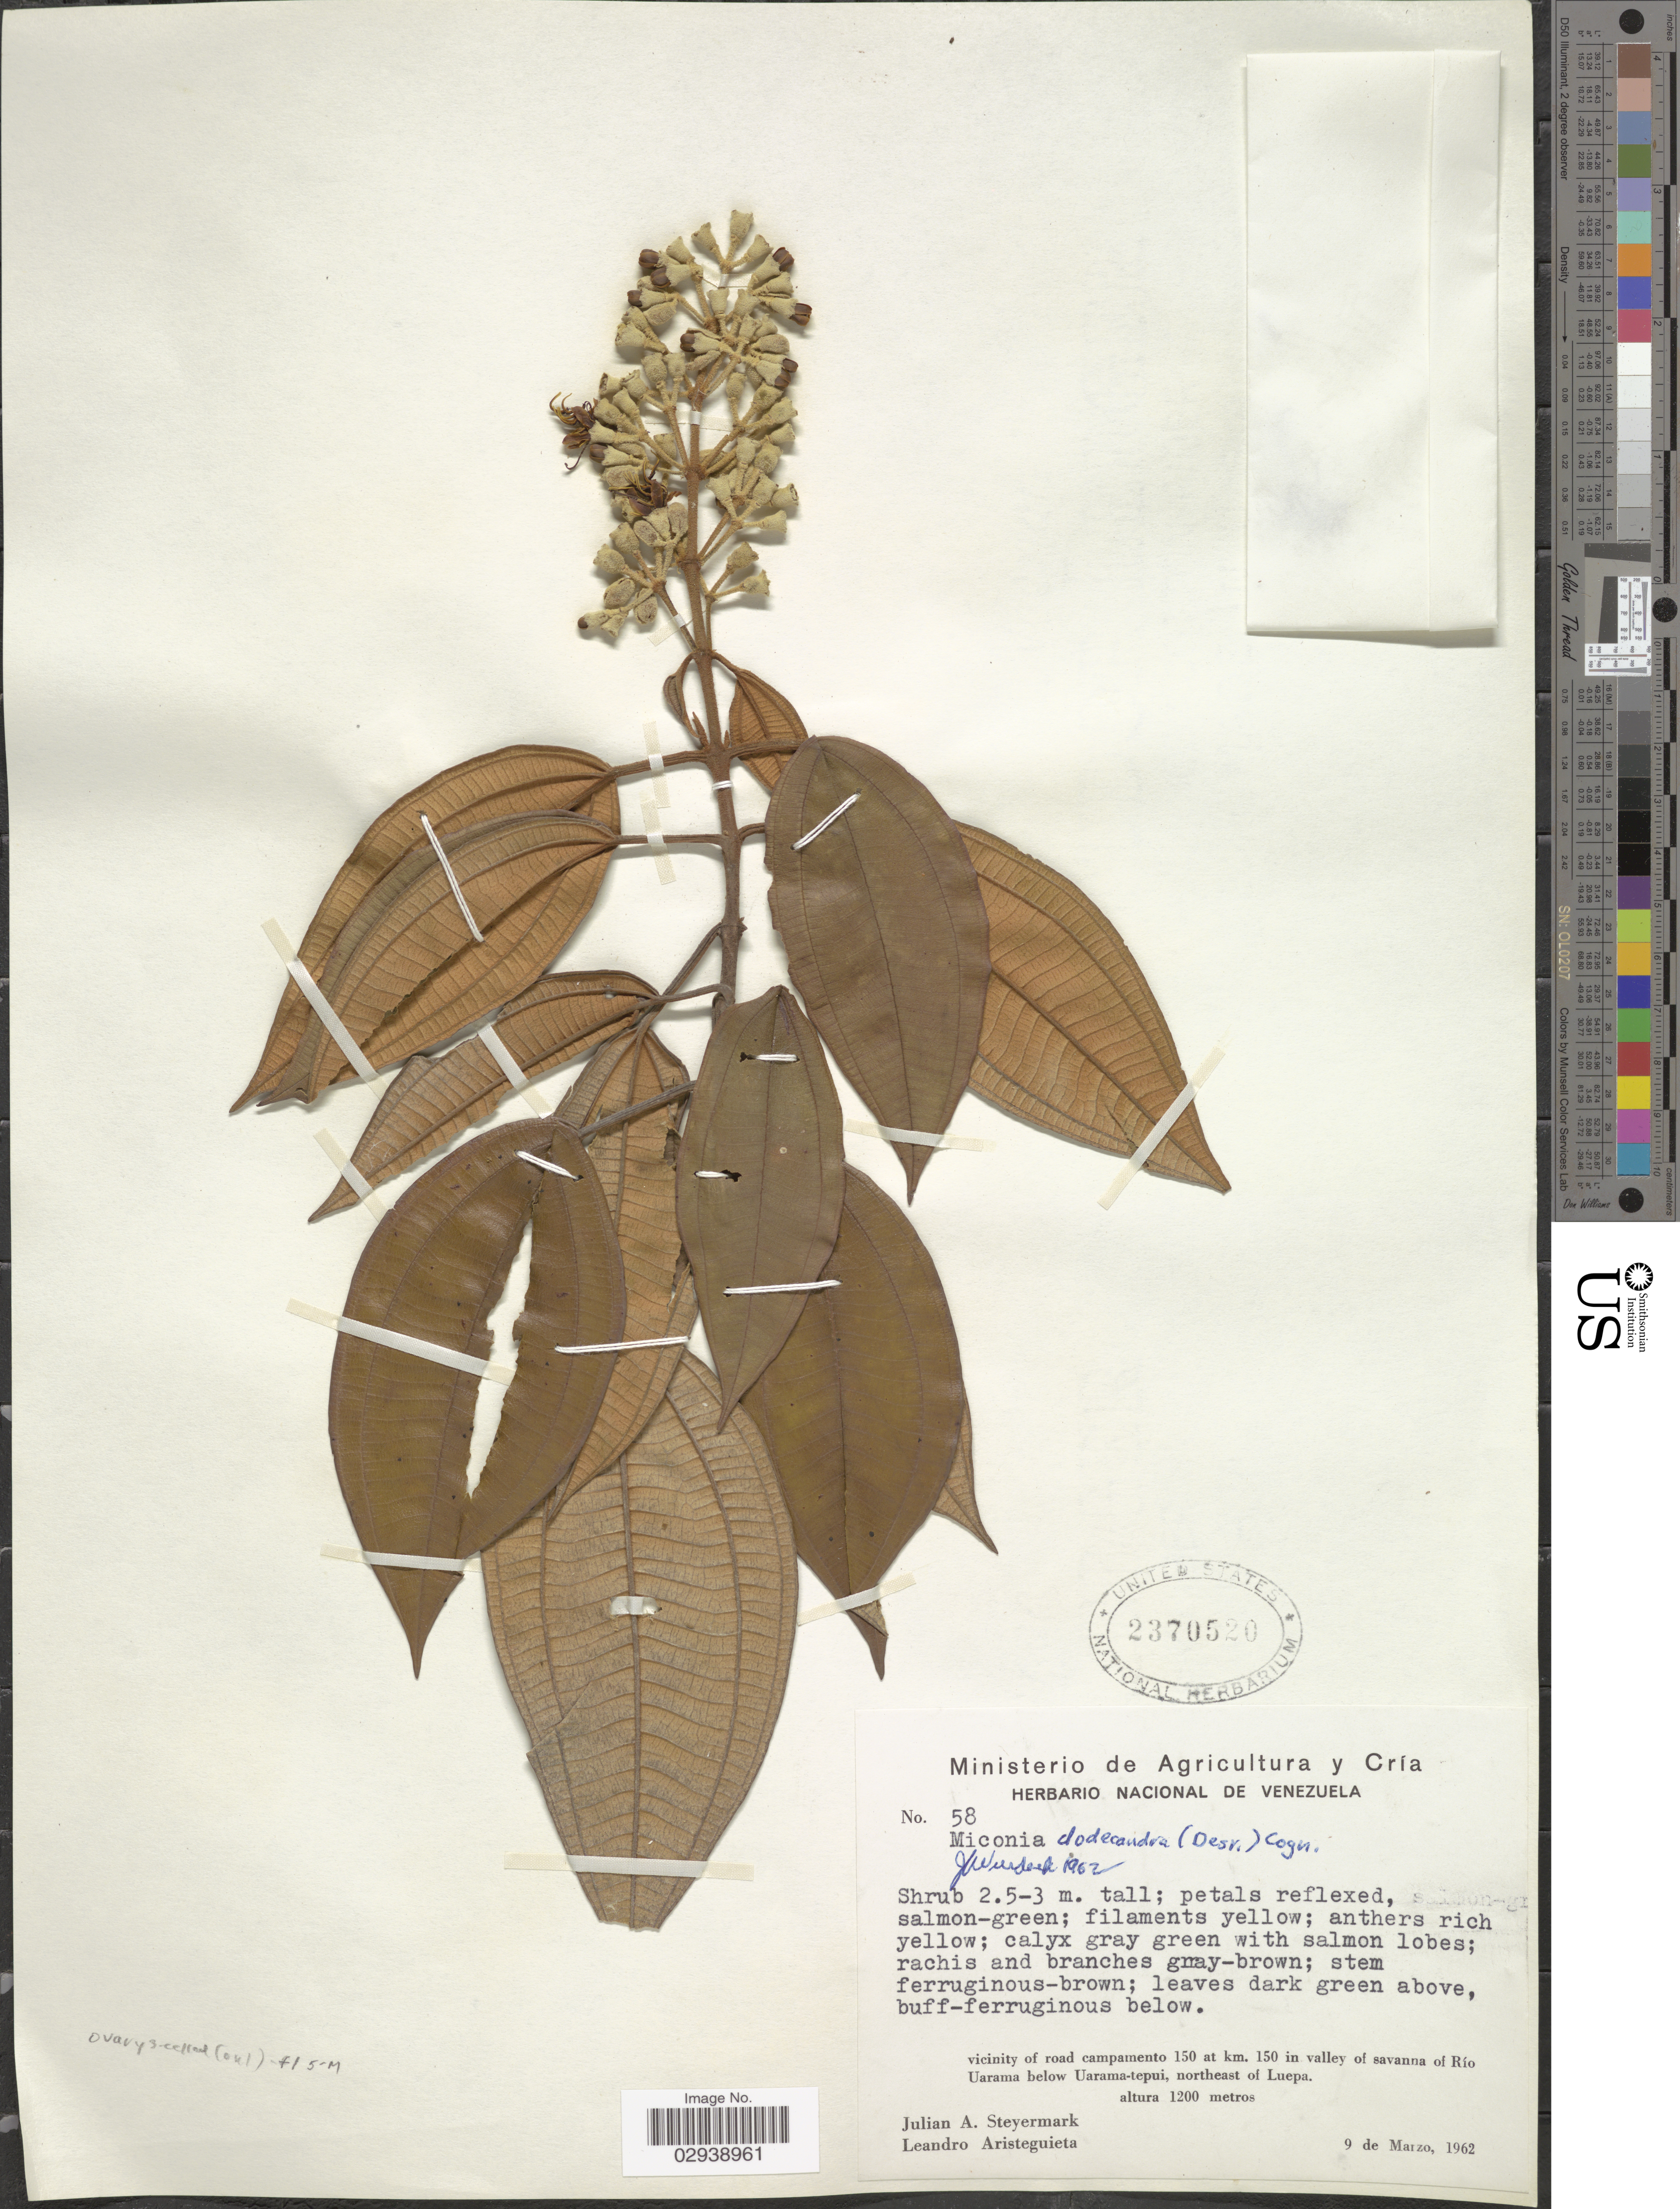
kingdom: Plantae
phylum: Tracheophyta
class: Magnoliopsida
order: Myrtales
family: Melastomataceae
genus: Miconia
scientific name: Miconia dodecandra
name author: Cogn.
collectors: J. Steyermark & L. Aristeguieta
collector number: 58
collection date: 1962-03-09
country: Venezuela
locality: Vicinity of road campamento 150 at km. 150 in valley of savanna of Río Uarama below Uarama-tepui, northeast of Luepa.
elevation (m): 1200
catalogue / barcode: US 2370520